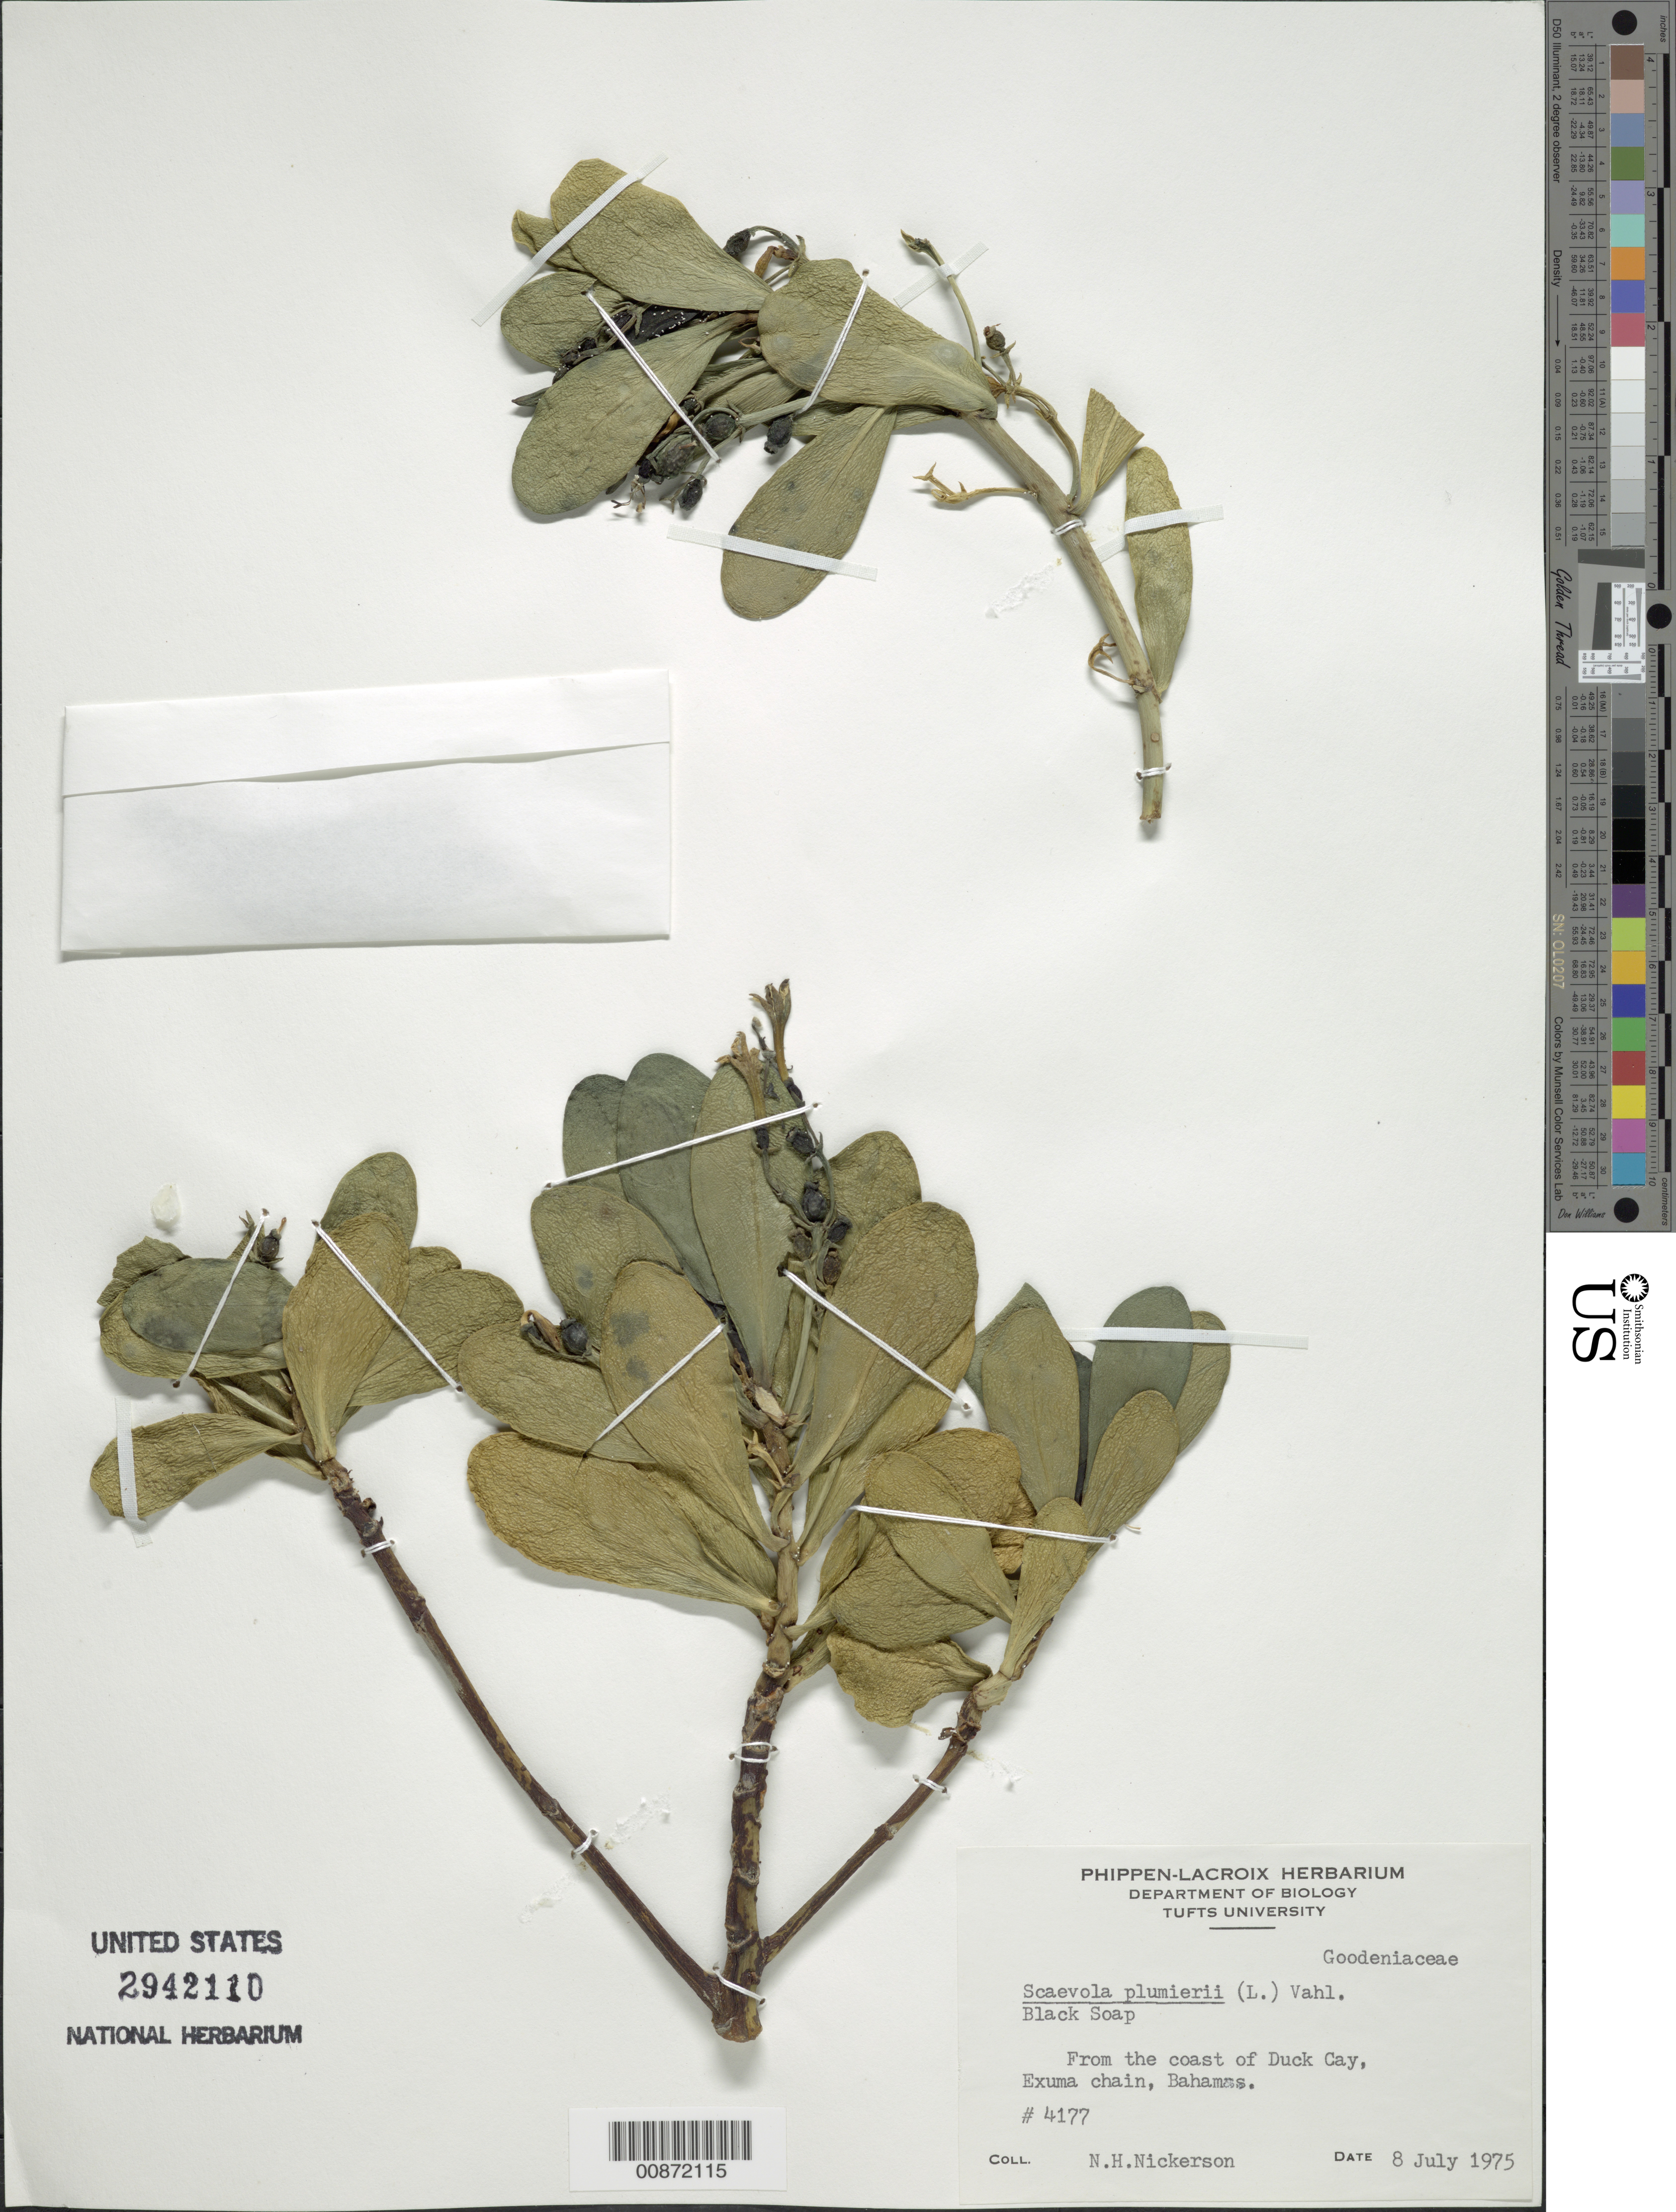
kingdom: Plantae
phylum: Tracheophyta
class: Magnoliopsida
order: Asterales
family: Goodeniaceae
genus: Scaevola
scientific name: Scaevola plumieri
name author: (L.) Vahl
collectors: N. Nickerson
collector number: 4177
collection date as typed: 08 Jul 1975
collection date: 1975-07-08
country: Bahamas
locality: Duck Cay, Exuma chain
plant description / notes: Common name: Black soap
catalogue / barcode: US 2942110